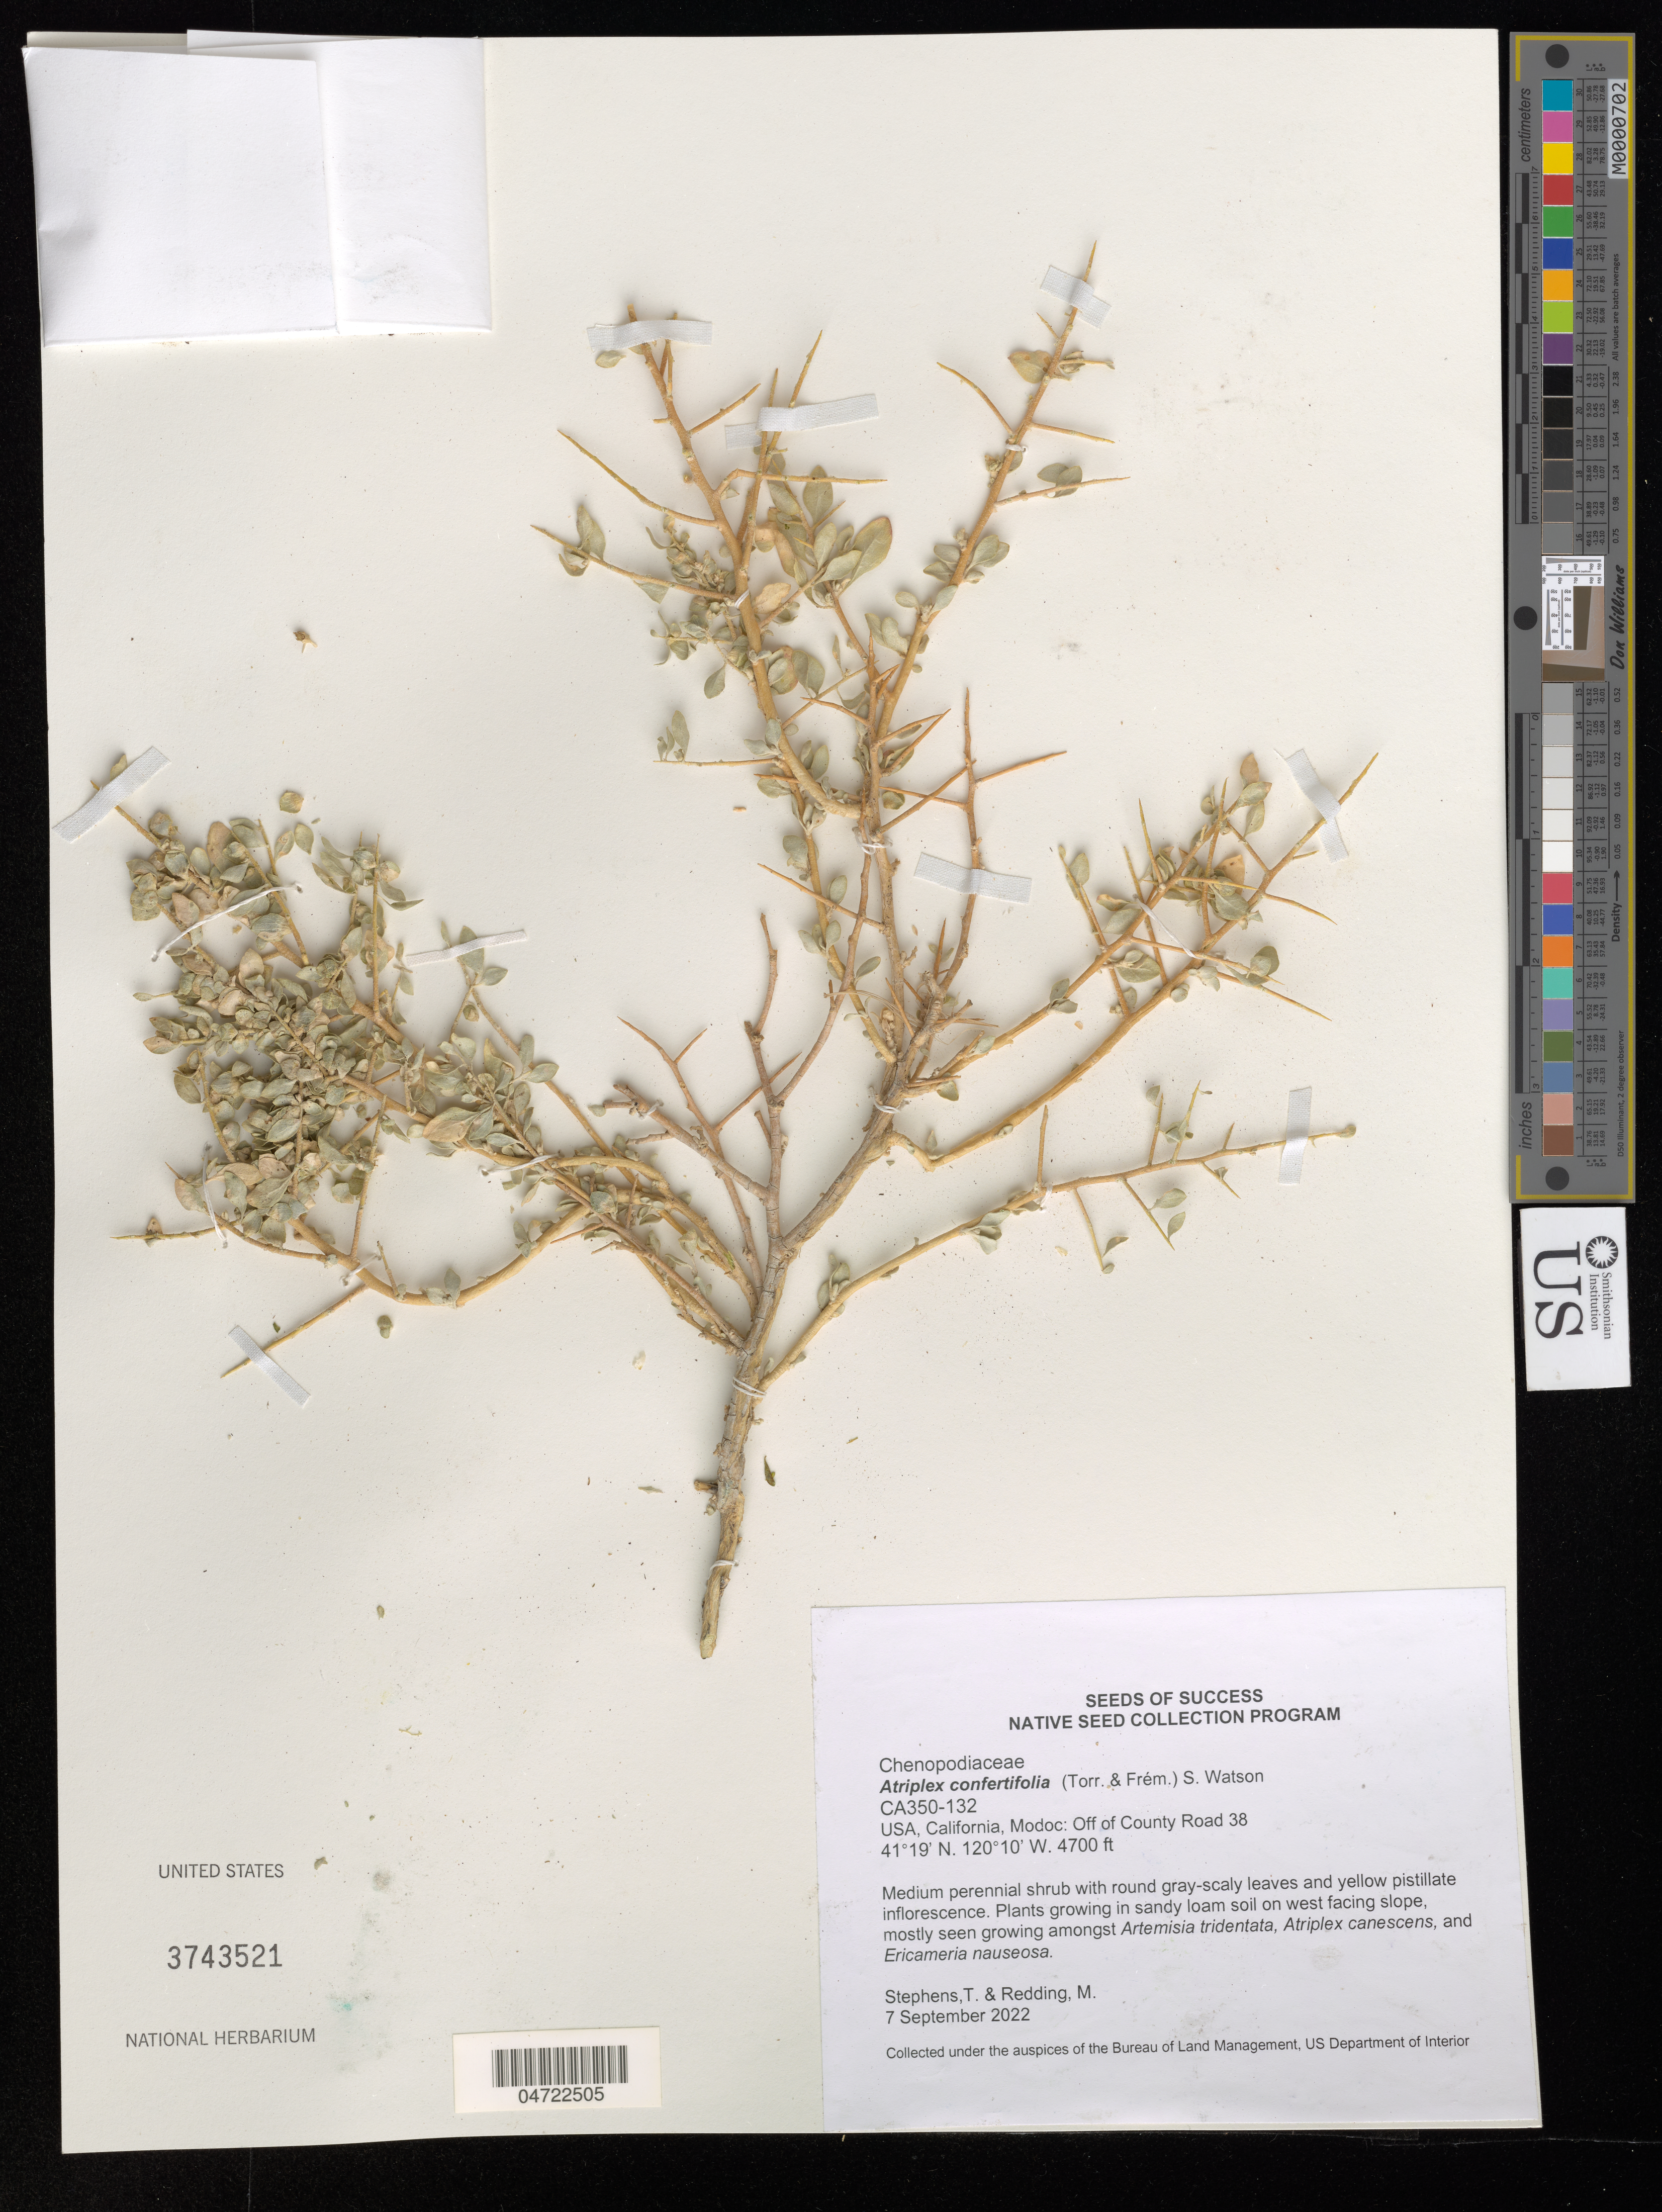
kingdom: Plantae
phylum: Tracheophyta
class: Magnoliopsida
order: Caryophyllales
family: Amaranthaceae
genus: Atriplex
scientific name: Atriplex confertifolia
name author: (Torr. & Frém.) S. Watson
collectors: T. Stephens & M. Redding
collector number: CA350-132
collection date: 2022-09-07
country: United States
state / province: California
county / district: Modoc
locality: Modoc: Off of County Road 38.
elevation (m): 1433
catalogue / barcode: US 3743521